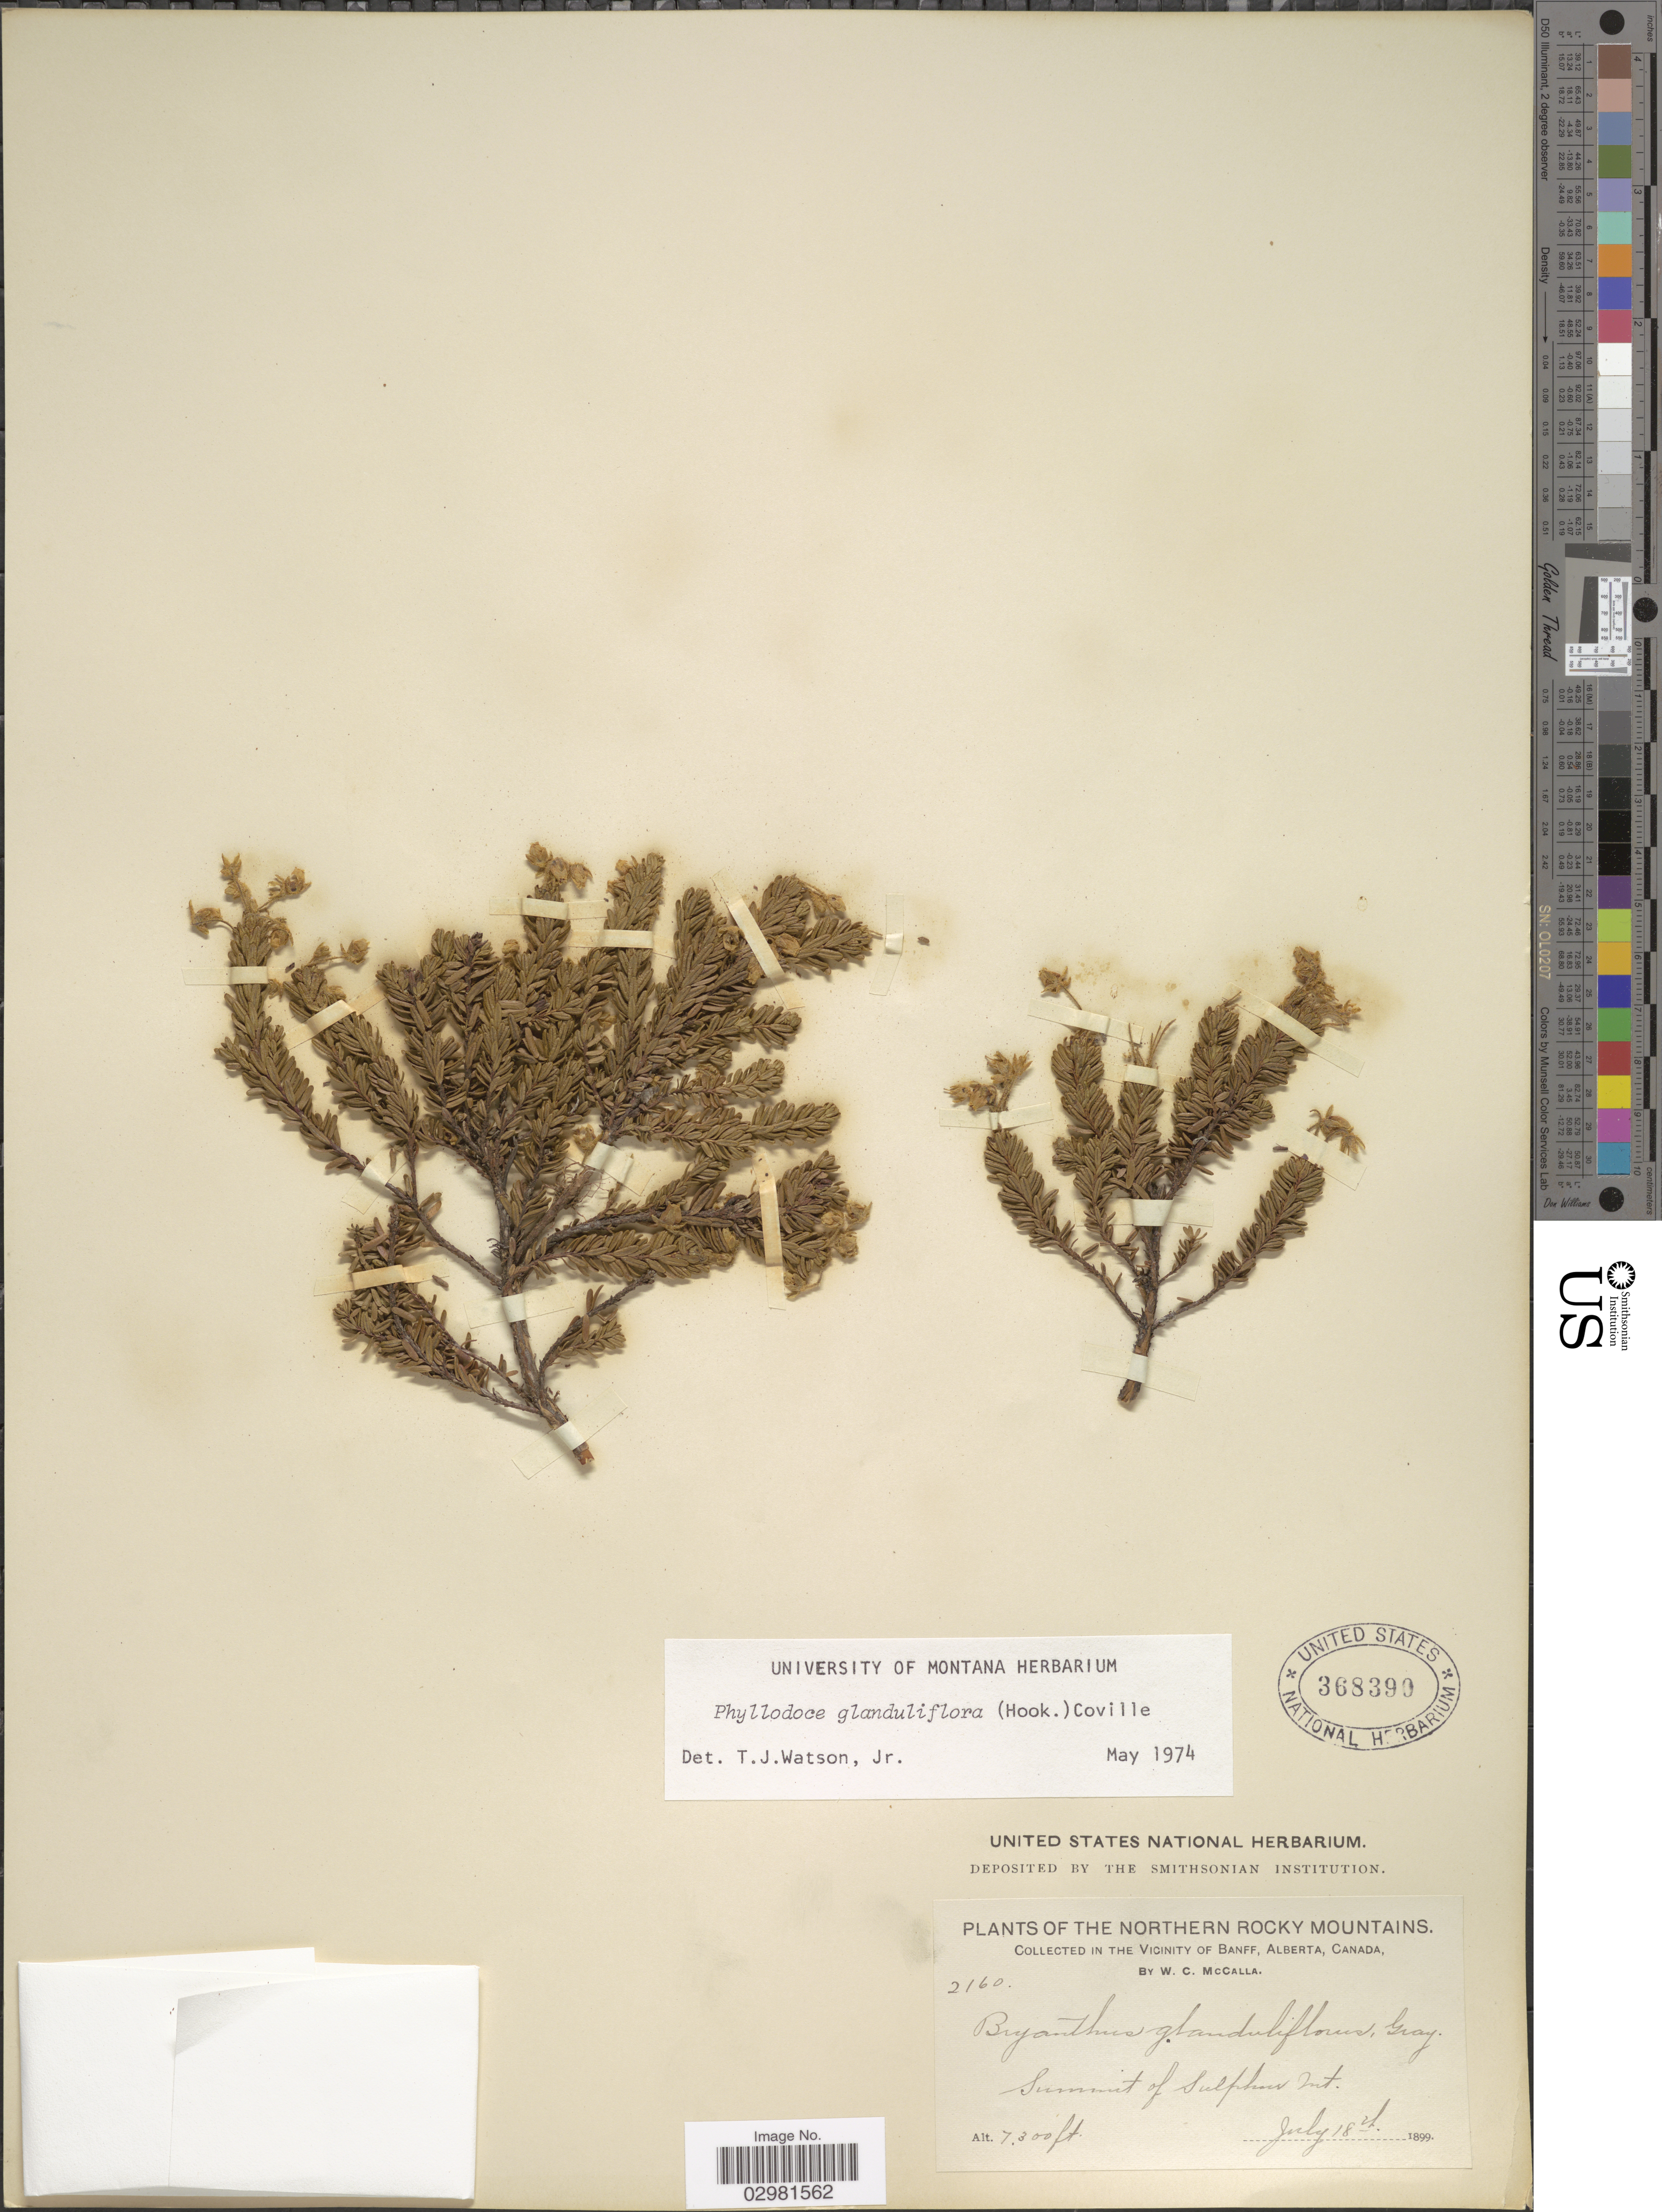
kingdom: Plantae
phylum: Tracheophyta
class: Magnoliopsida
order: Ericales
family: Ericaceae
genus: Phyllodoce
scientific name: Phyllodoce glanduliflora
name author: (Hook.) Coville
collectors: W. McCalla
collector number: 2160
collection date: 1899-07-18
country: Canada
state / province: Alberta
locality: The Northern Rocky Mountains, In The Vicinity of Banff, summit of Sulphur Mt.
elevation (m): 2225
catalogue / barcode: US 368390